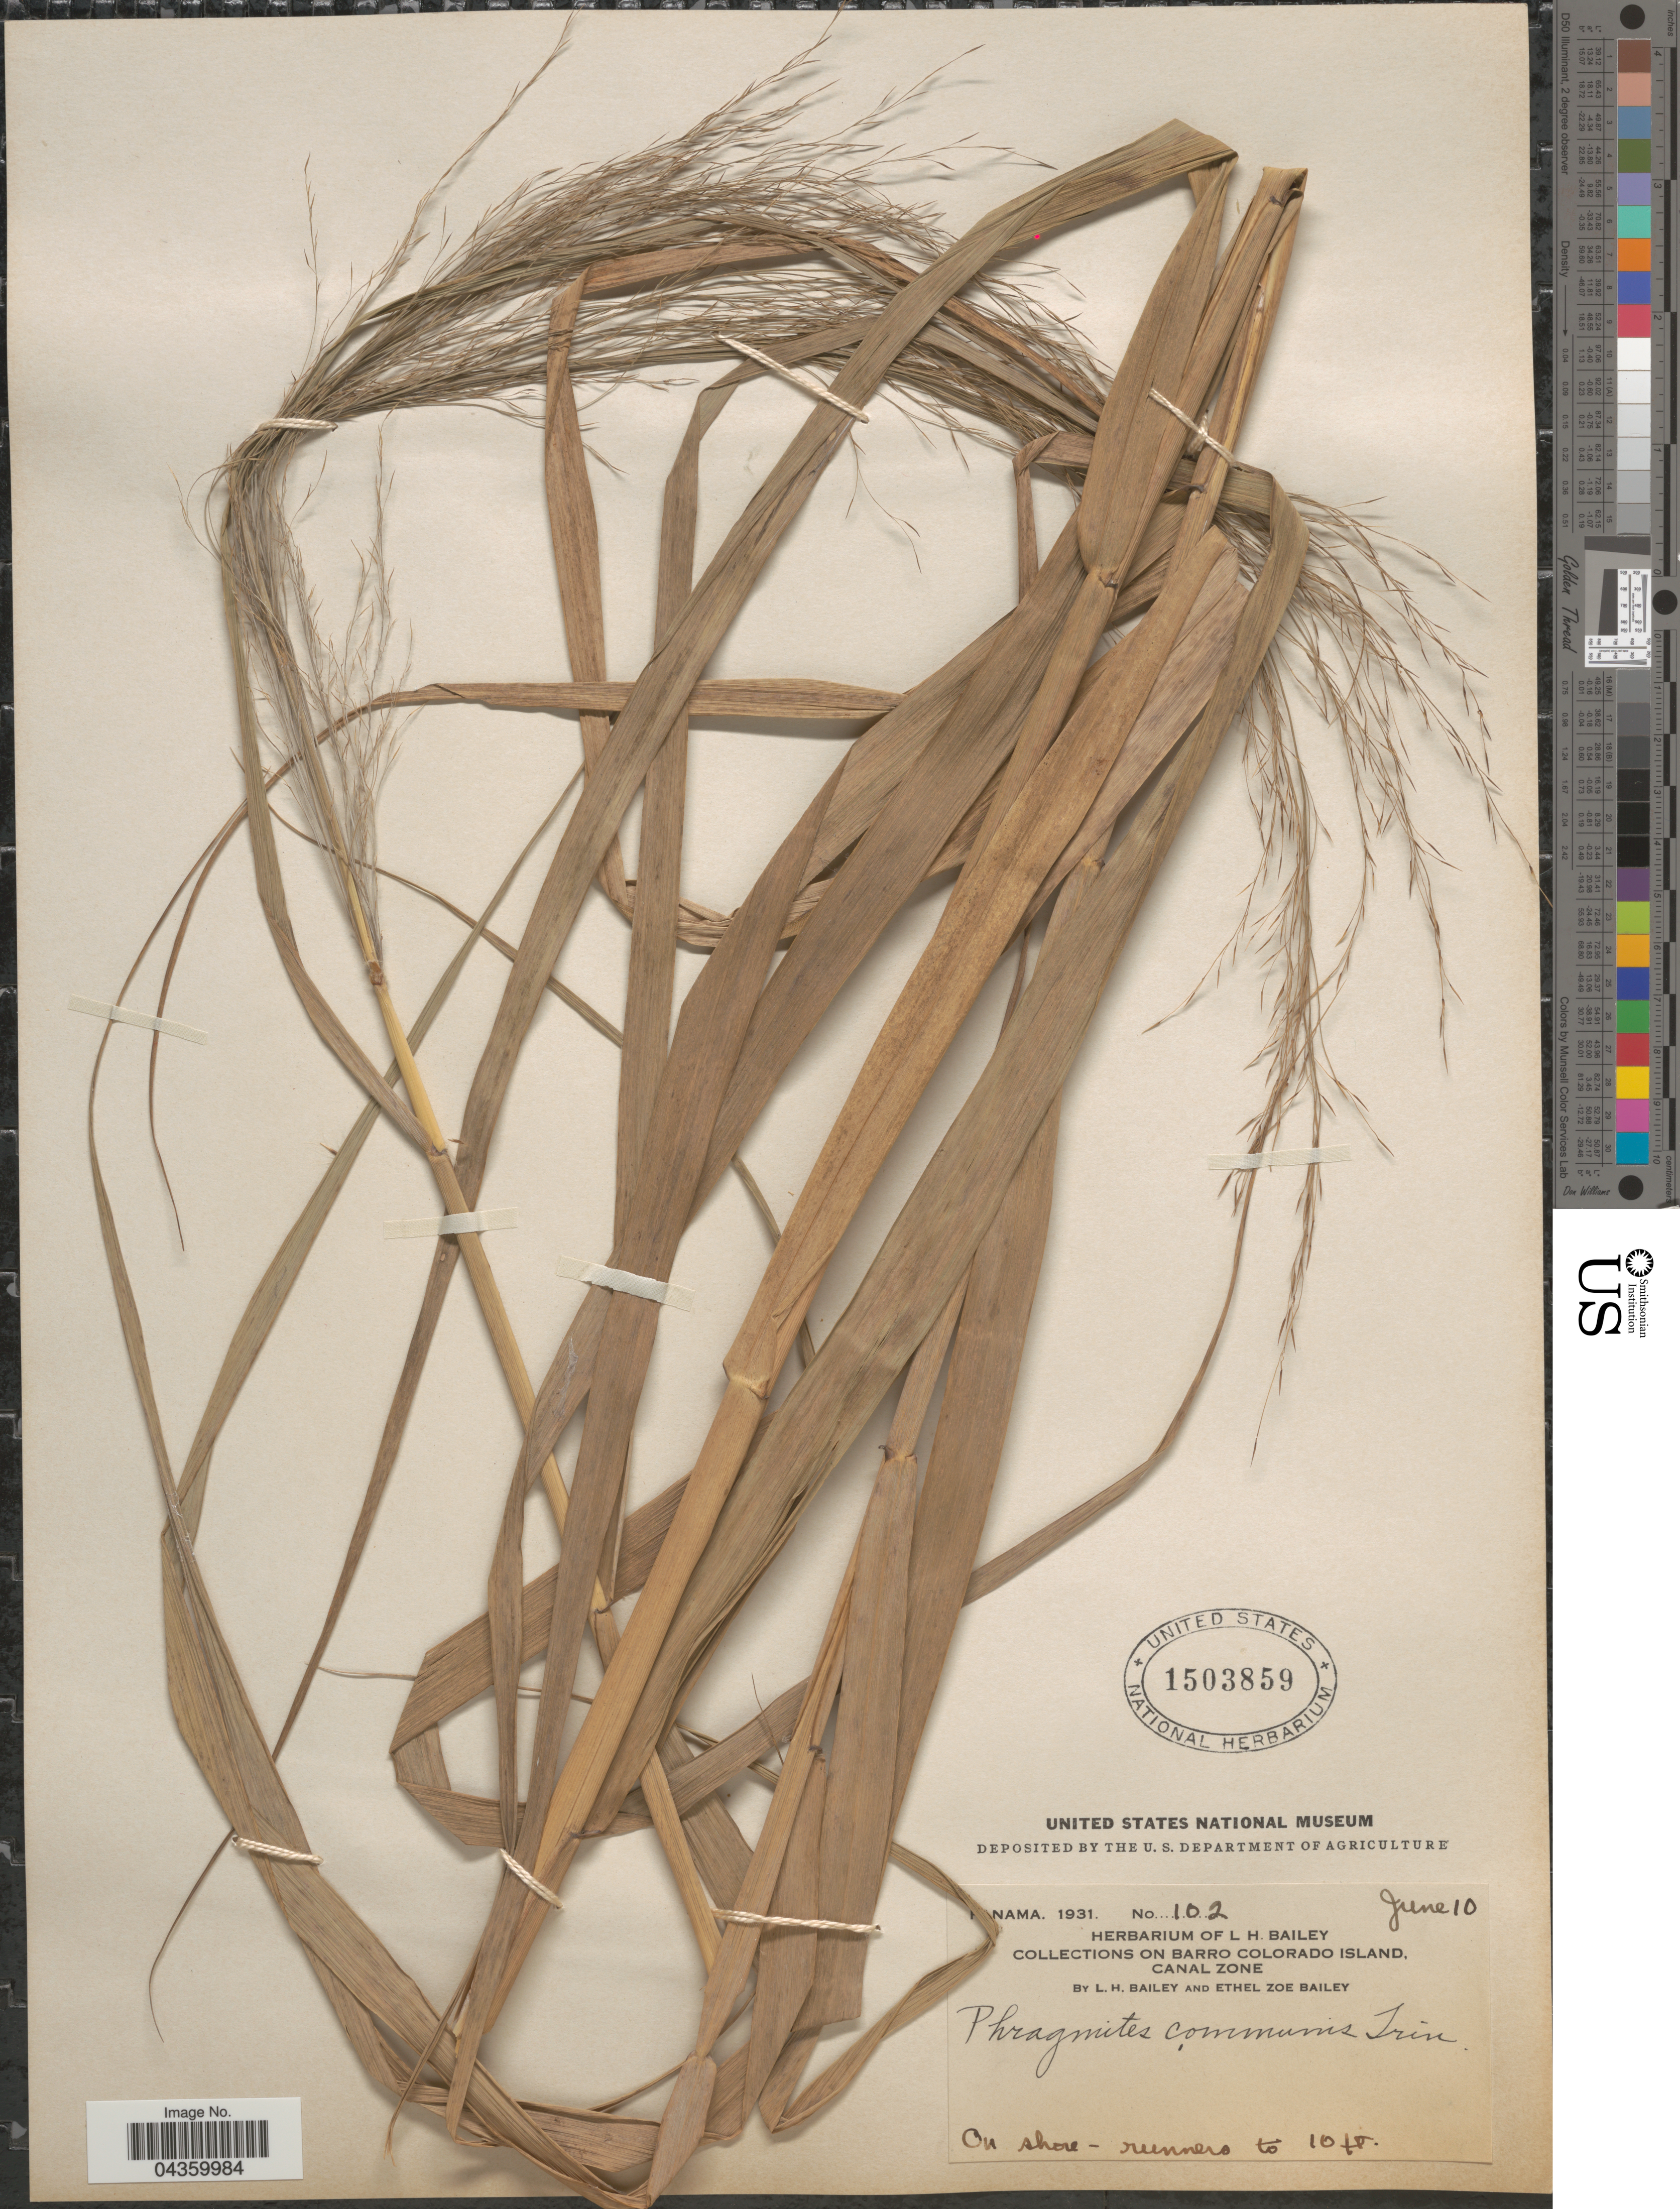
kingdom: Plantae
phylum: Tracheophyta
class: Liliopsida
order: Poales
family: Poaceae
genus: Phragmites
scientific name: Phragmites australis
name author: (Cav.) Trin. ex Steud.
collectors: L. H. Bailey & E. Z. Bailey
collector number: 102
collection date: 1931-06-10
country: Panama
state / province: Colón / Panamá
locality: On Barro Colorado Island, Canal Zone.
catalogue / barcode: US 1503859